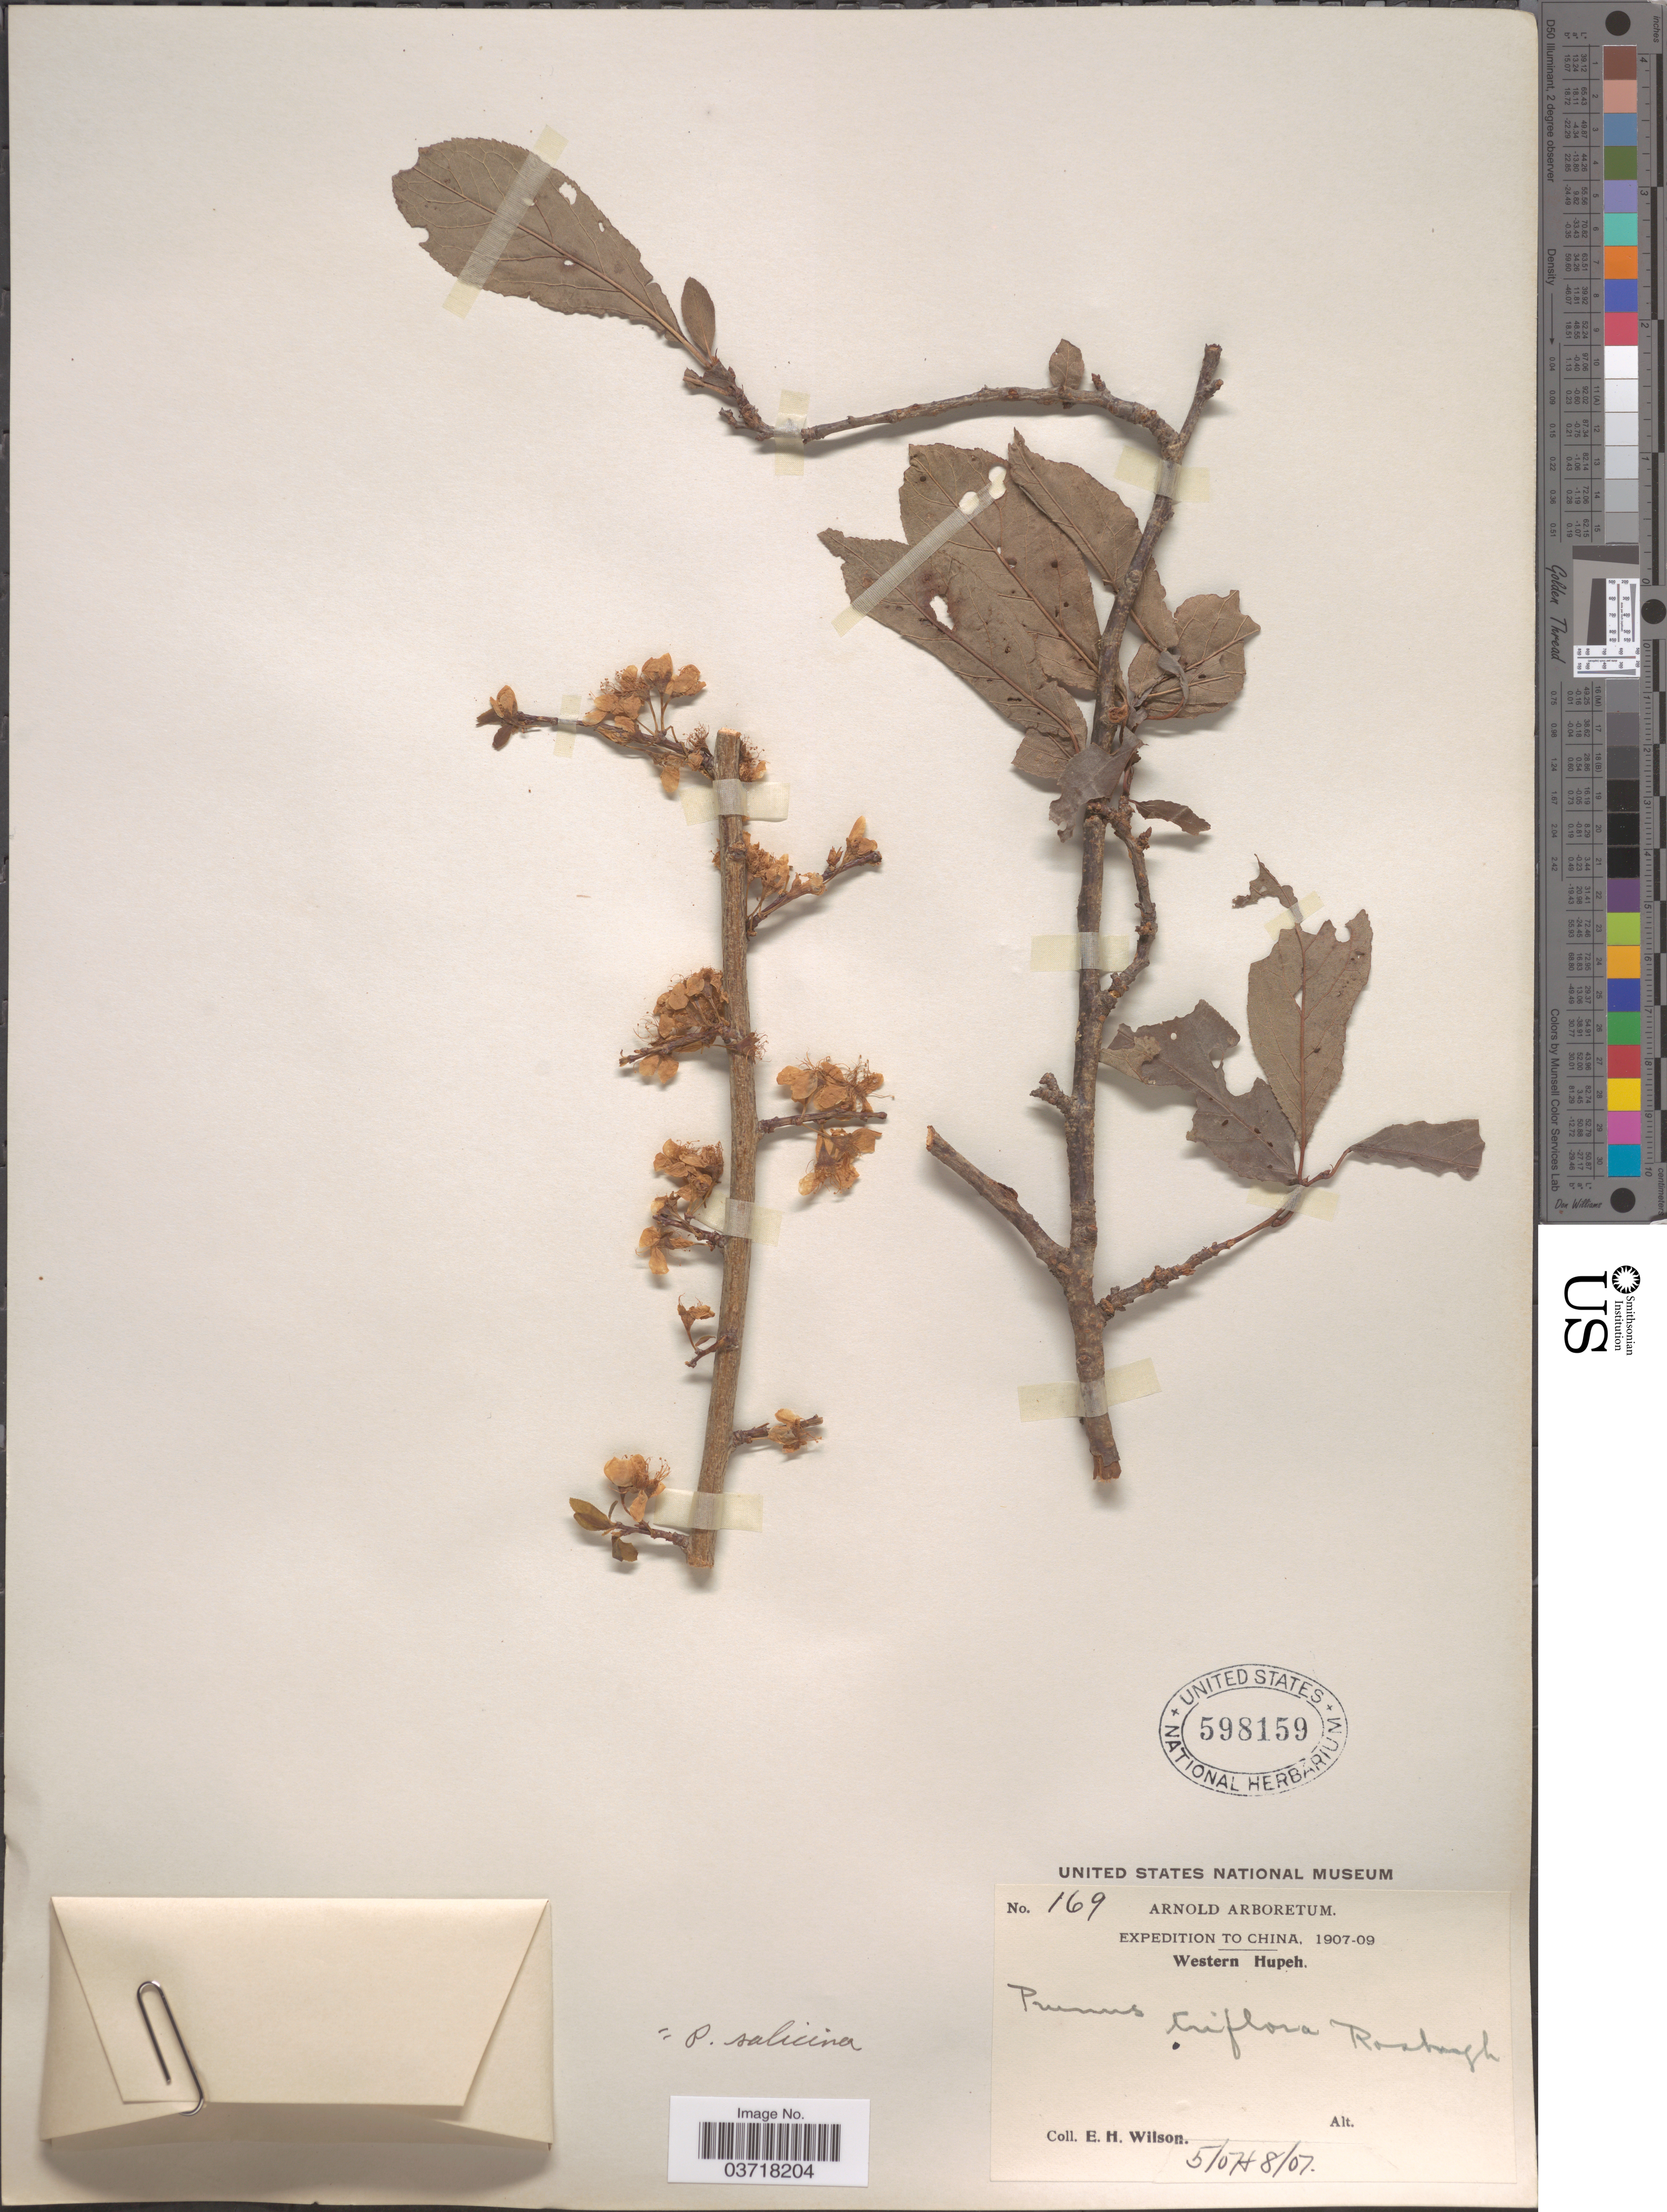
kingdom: Plantae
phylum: Tracheophyta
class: Magnoliopsida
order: Rosales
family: Rosaceae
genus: Prunus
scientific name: Prunus salicina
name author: Lindl.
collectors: E. Wilson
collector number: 169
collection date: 1907-05/1907-08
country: China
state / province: Hubei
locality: Western Hupeh.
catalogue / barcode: US 598159